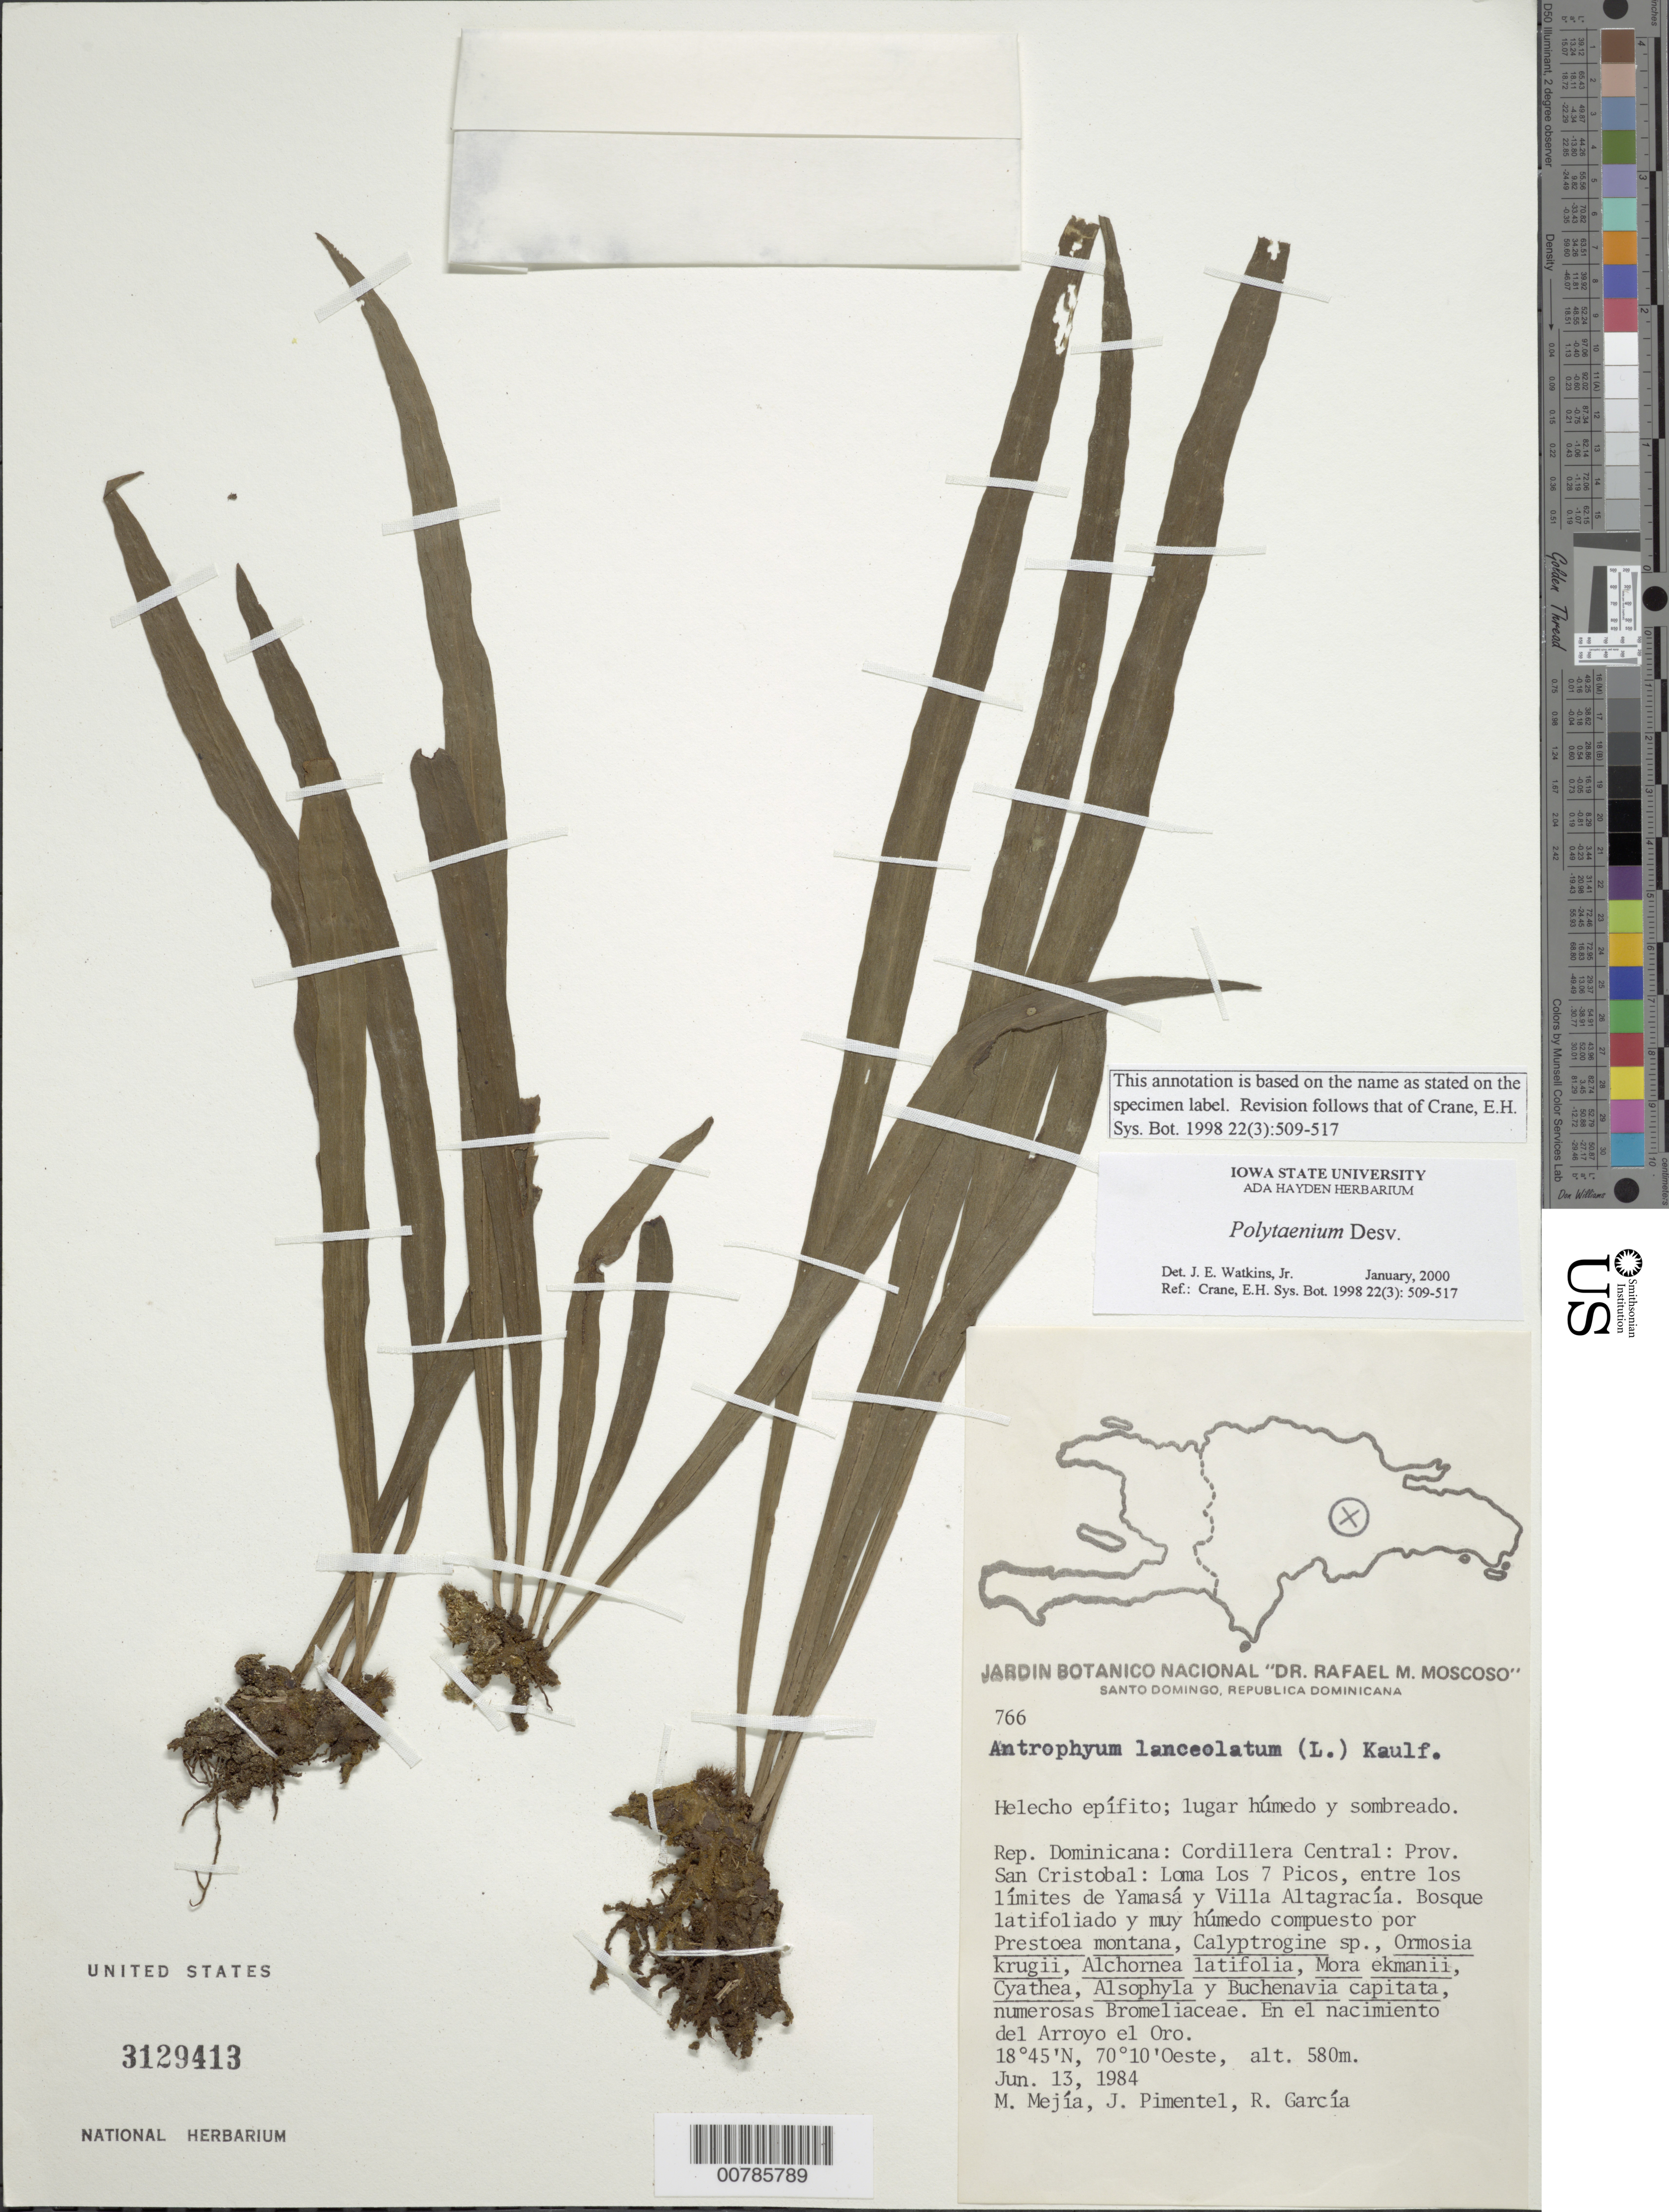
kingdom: Plantae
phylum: Tracheophyta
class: Polypodiopsida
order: Polypodiales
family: Pteridaceae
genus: Polytaenium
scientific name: Polytaenium lanceolatum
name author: (L.) Desv.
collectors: M. Mejia, J. Pimentel & R. G. García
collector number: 766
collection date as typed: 13 Jun 1984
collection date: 1984-06-13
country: Dominican Republic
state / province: San Cristobal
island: Hispaniola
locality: Cordillera Central; Loma Los 7 Picos, entre los límites de Yamasá y Villa Altagracía, en el nacimiento del Arroyo el Oro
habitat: Bosque latifoliado y muy húmedo compuesto por Prestoea montana, Calyptrogine spl, Ormosia krugii, Alchornea latifolia, Mora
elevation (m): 580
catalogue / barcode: US 3129413